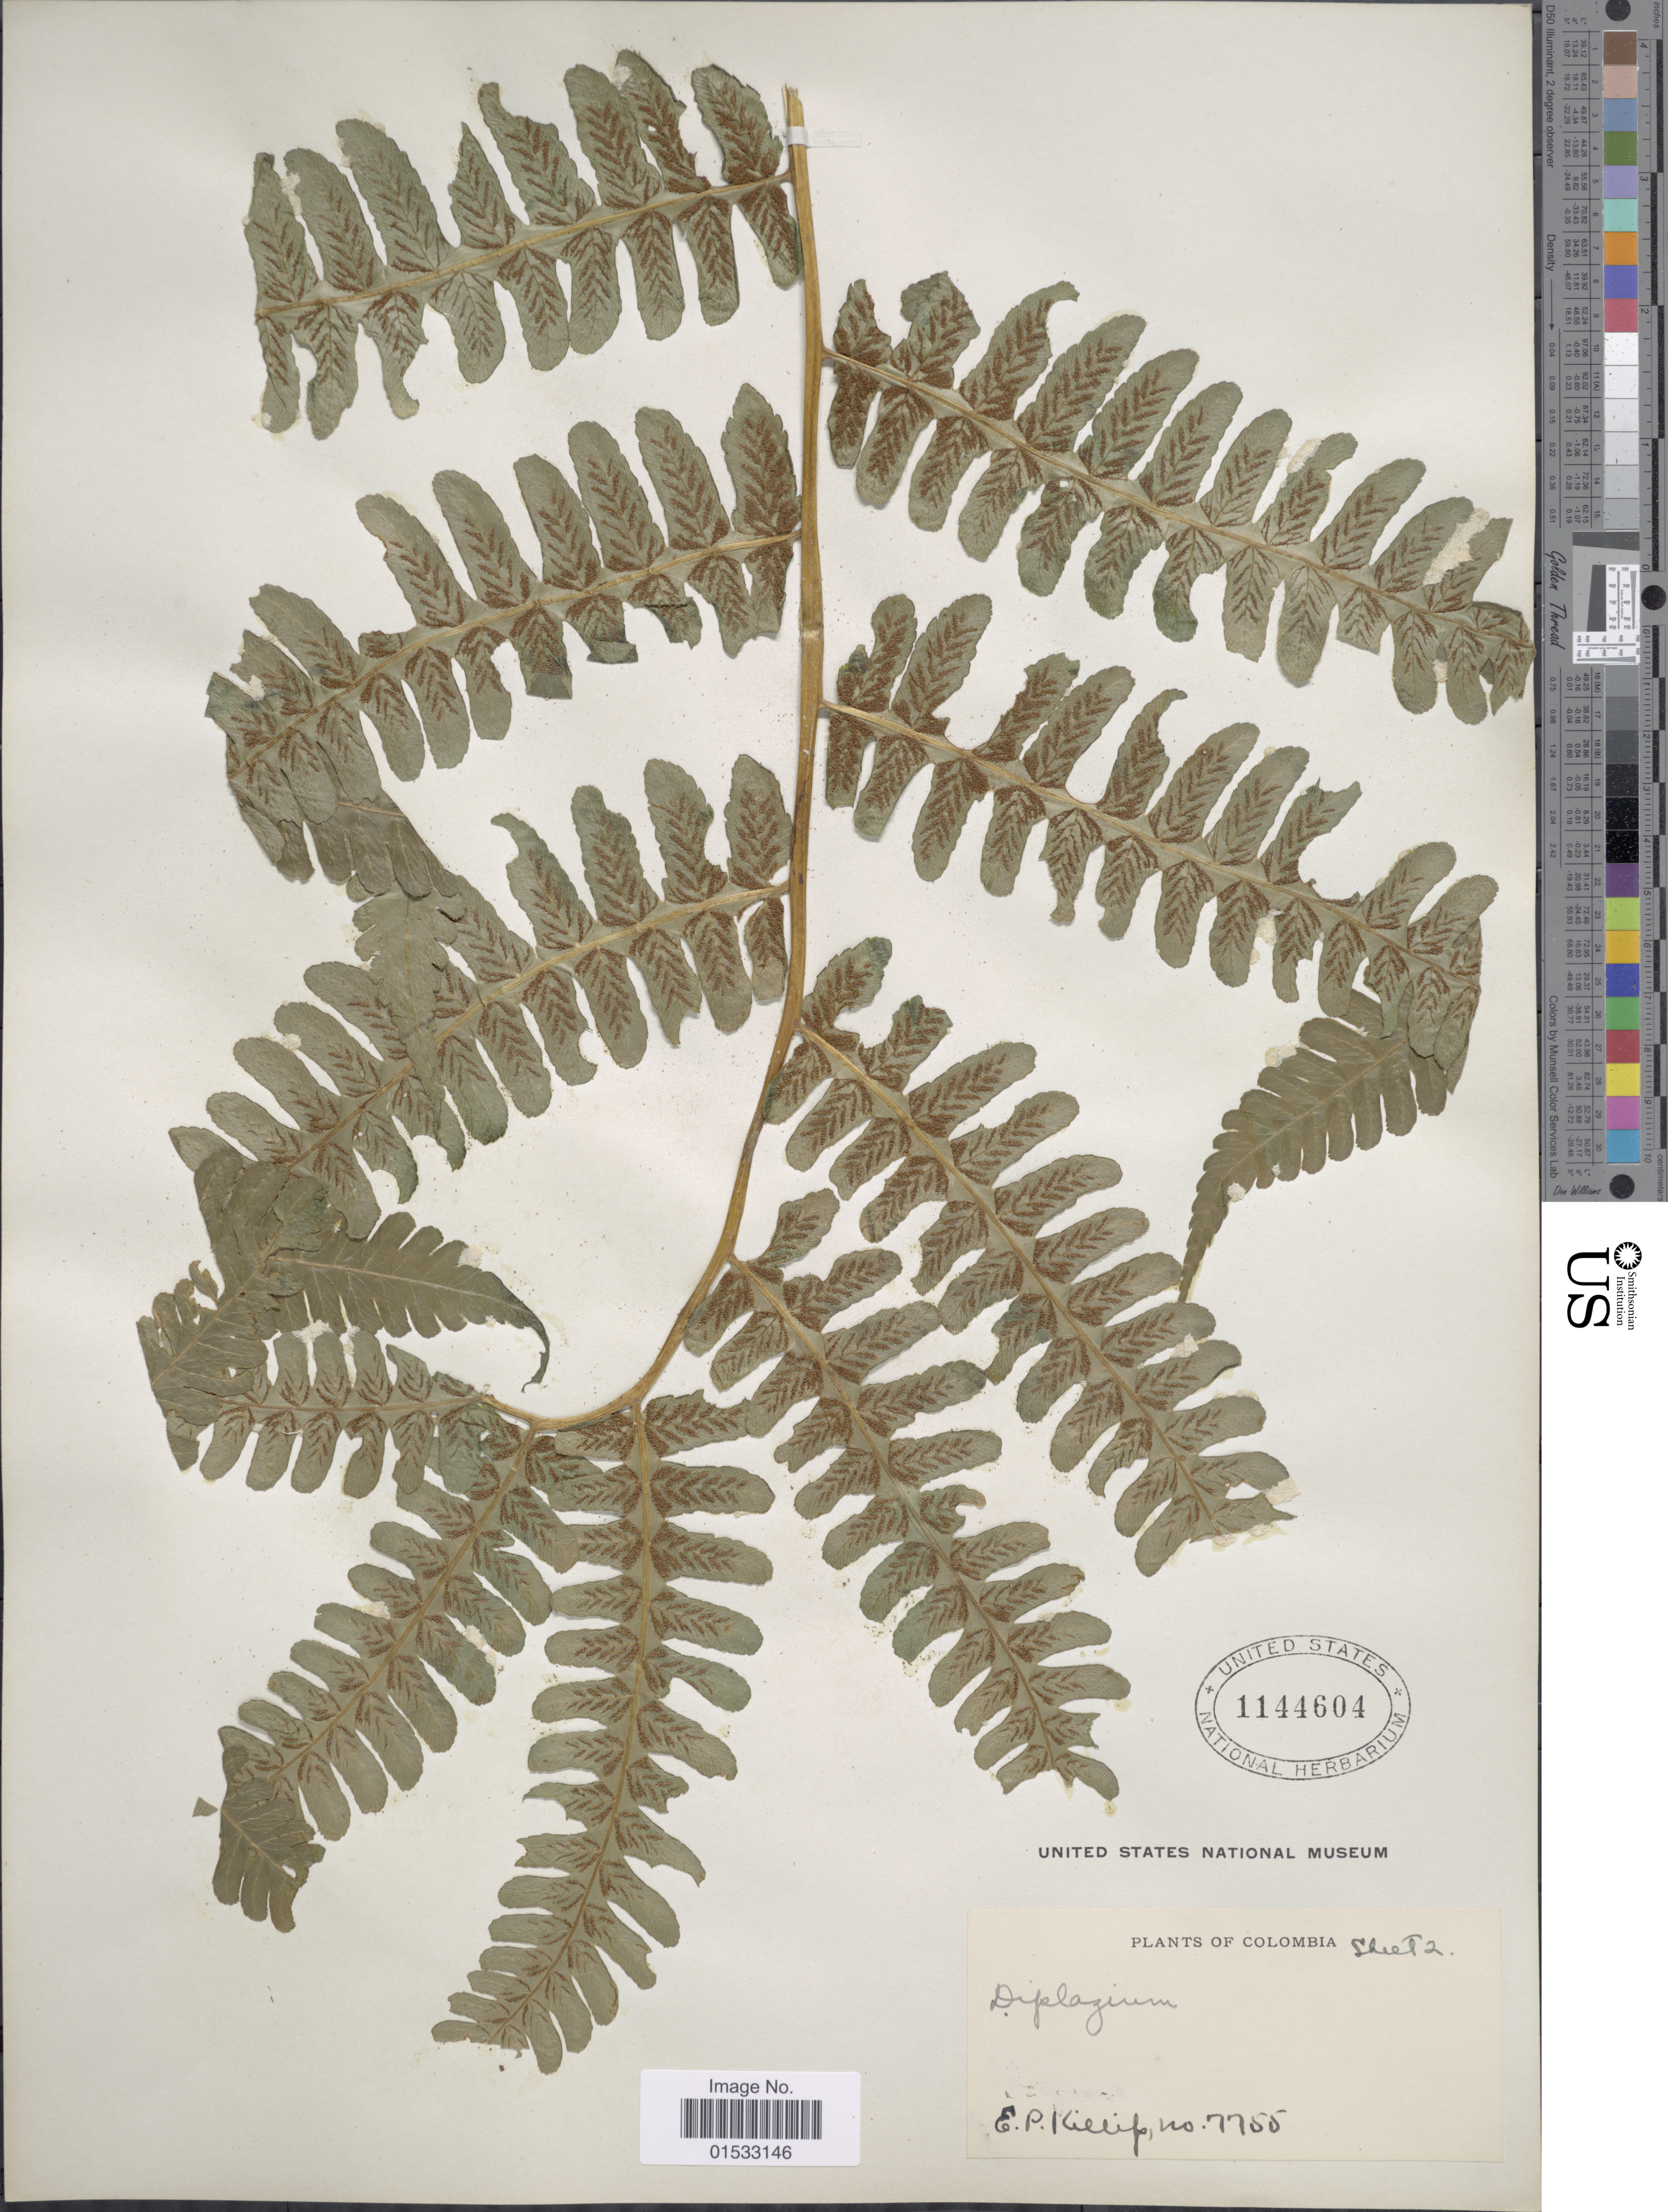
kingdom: Plantae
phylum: Tracheophyta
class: Polypodiopsida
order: Polypodiales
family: Athyriaceae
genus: Diplazium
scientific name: Diplazium striatum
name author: (L.) C. Presl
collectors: E. P. Killip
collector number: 7755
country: Colombia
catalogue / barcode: US 1144604